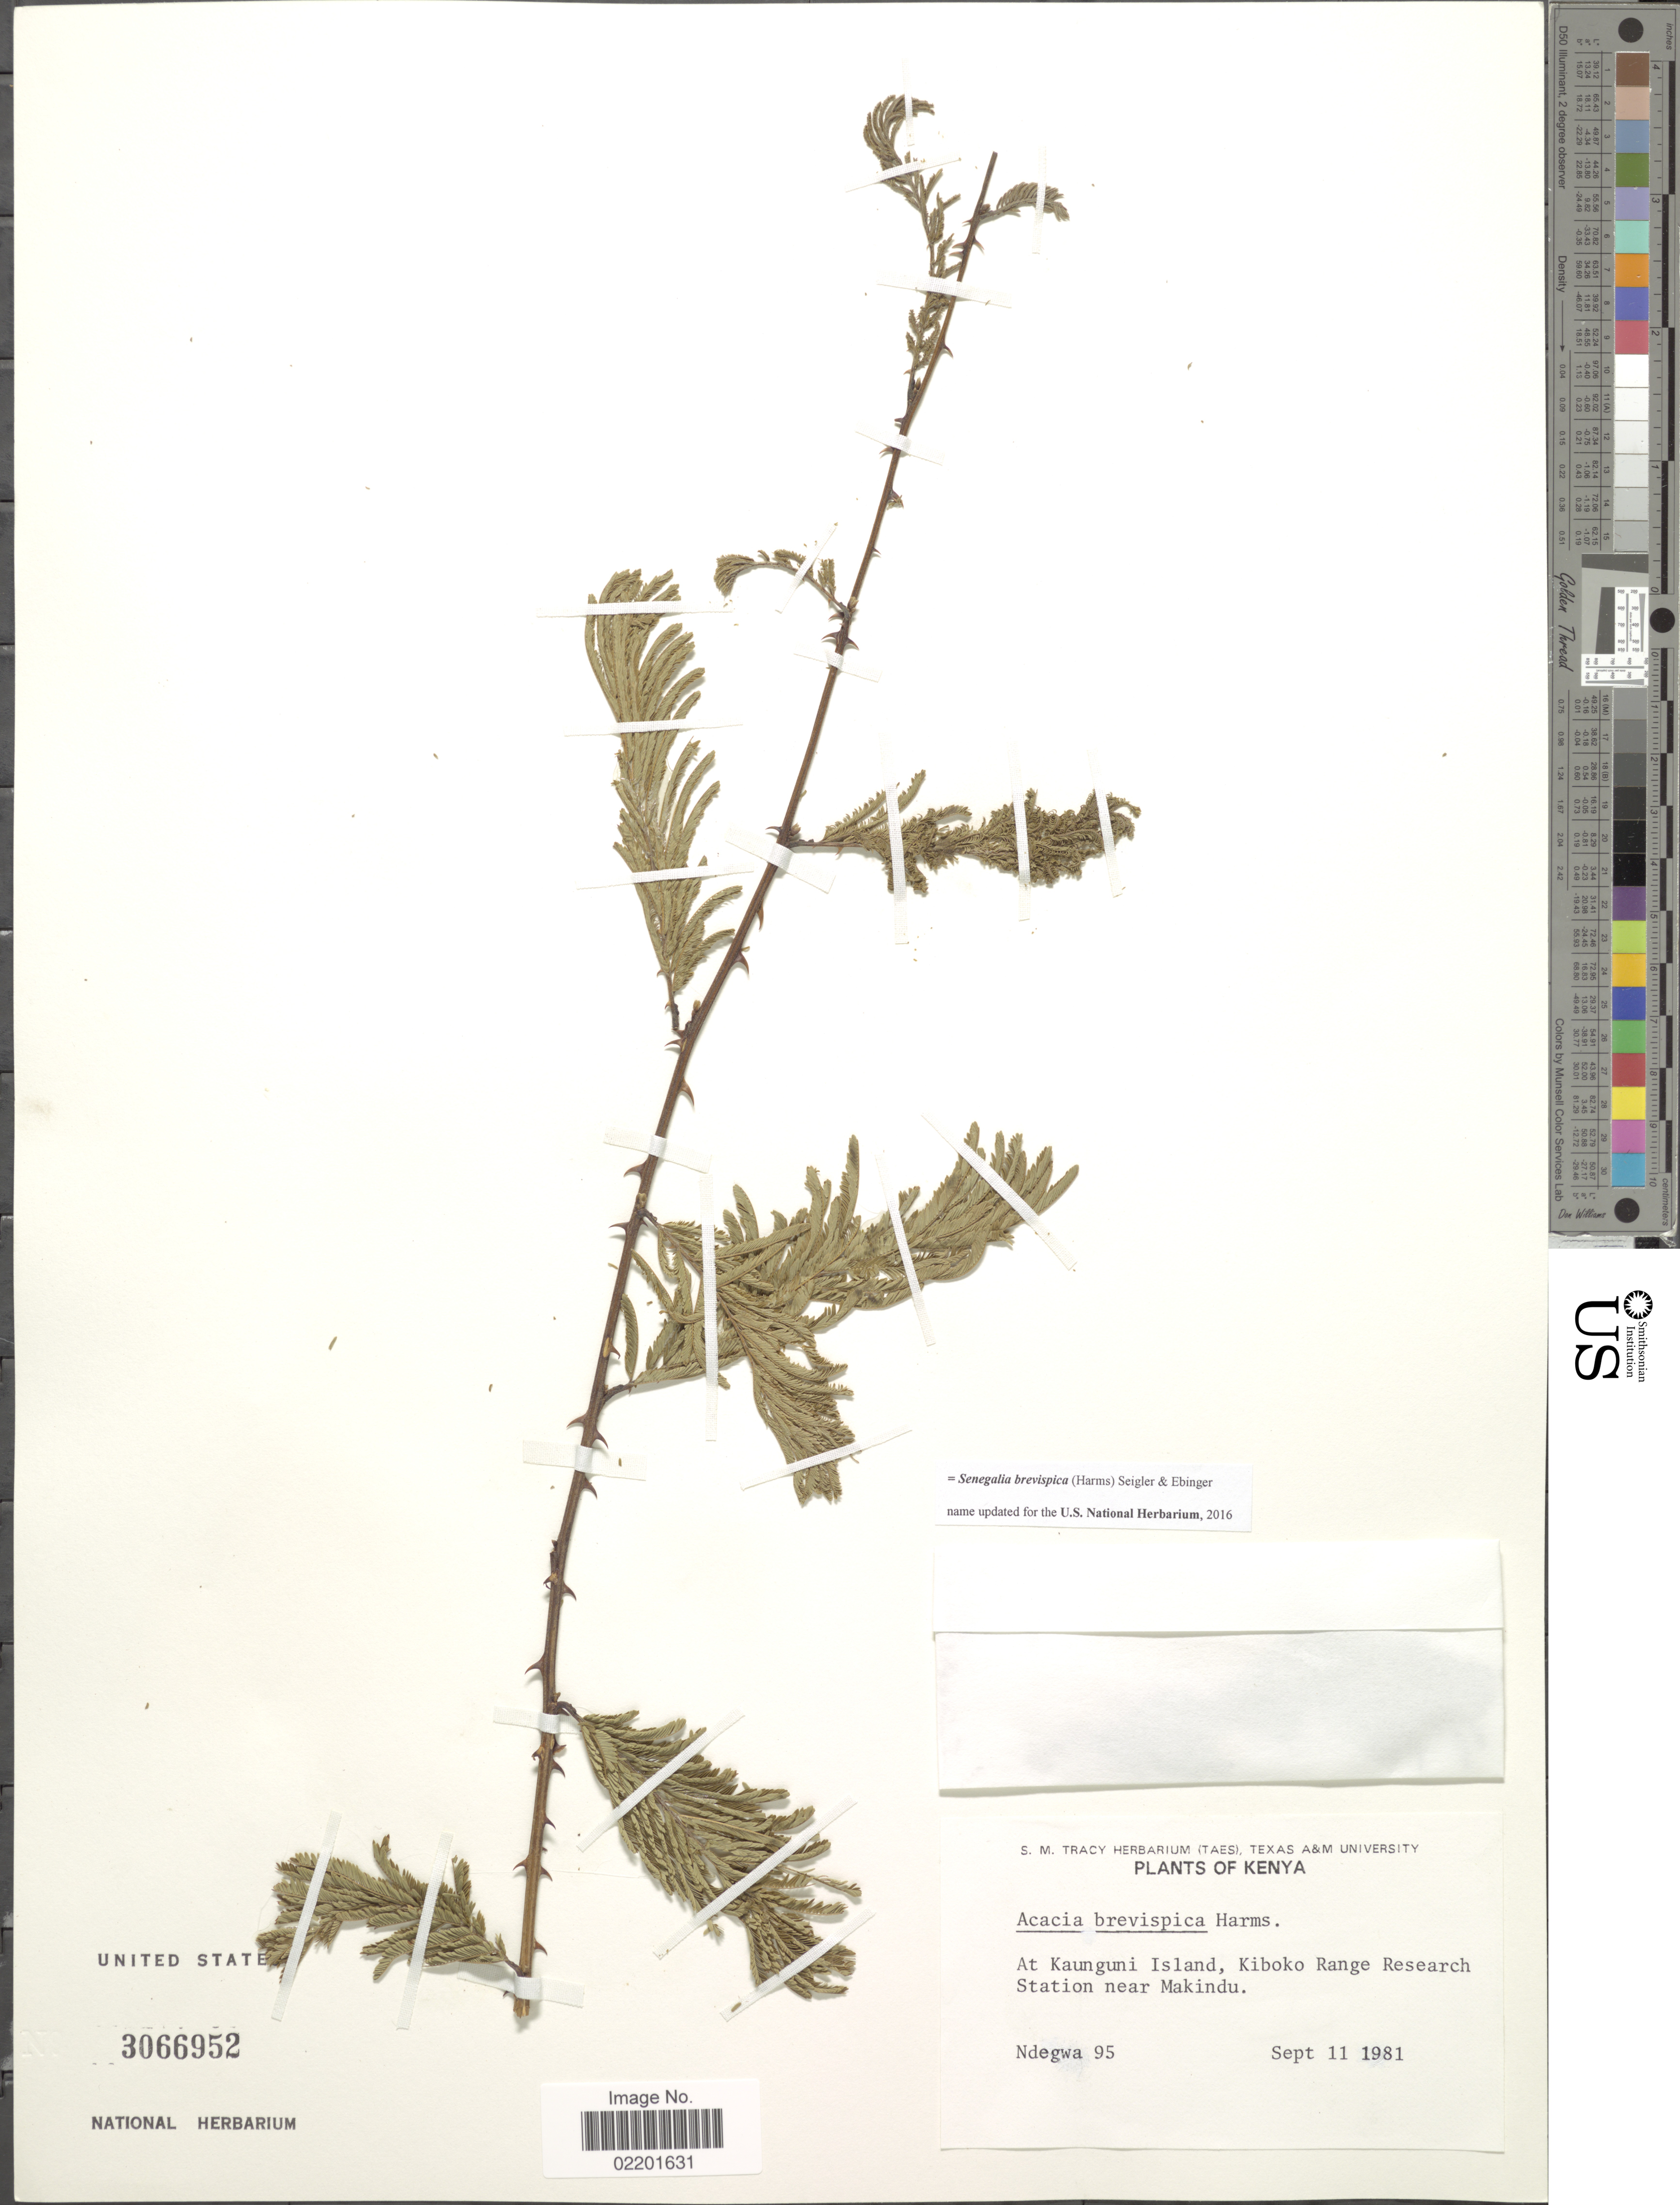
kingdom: Plantae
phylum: Tracheophyta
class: Magnoliopsida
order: Fabales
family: Fabaceae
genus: Senegalia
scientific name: Senegalia brevispica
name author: (Harms) Seigler & Ebinger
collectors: -. Ndegwa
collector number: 95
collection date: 1981-09-11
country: Kenya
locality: At Kaunguni Island, Kiboko Range Research Station near Makindu.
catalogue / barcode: US 3066952